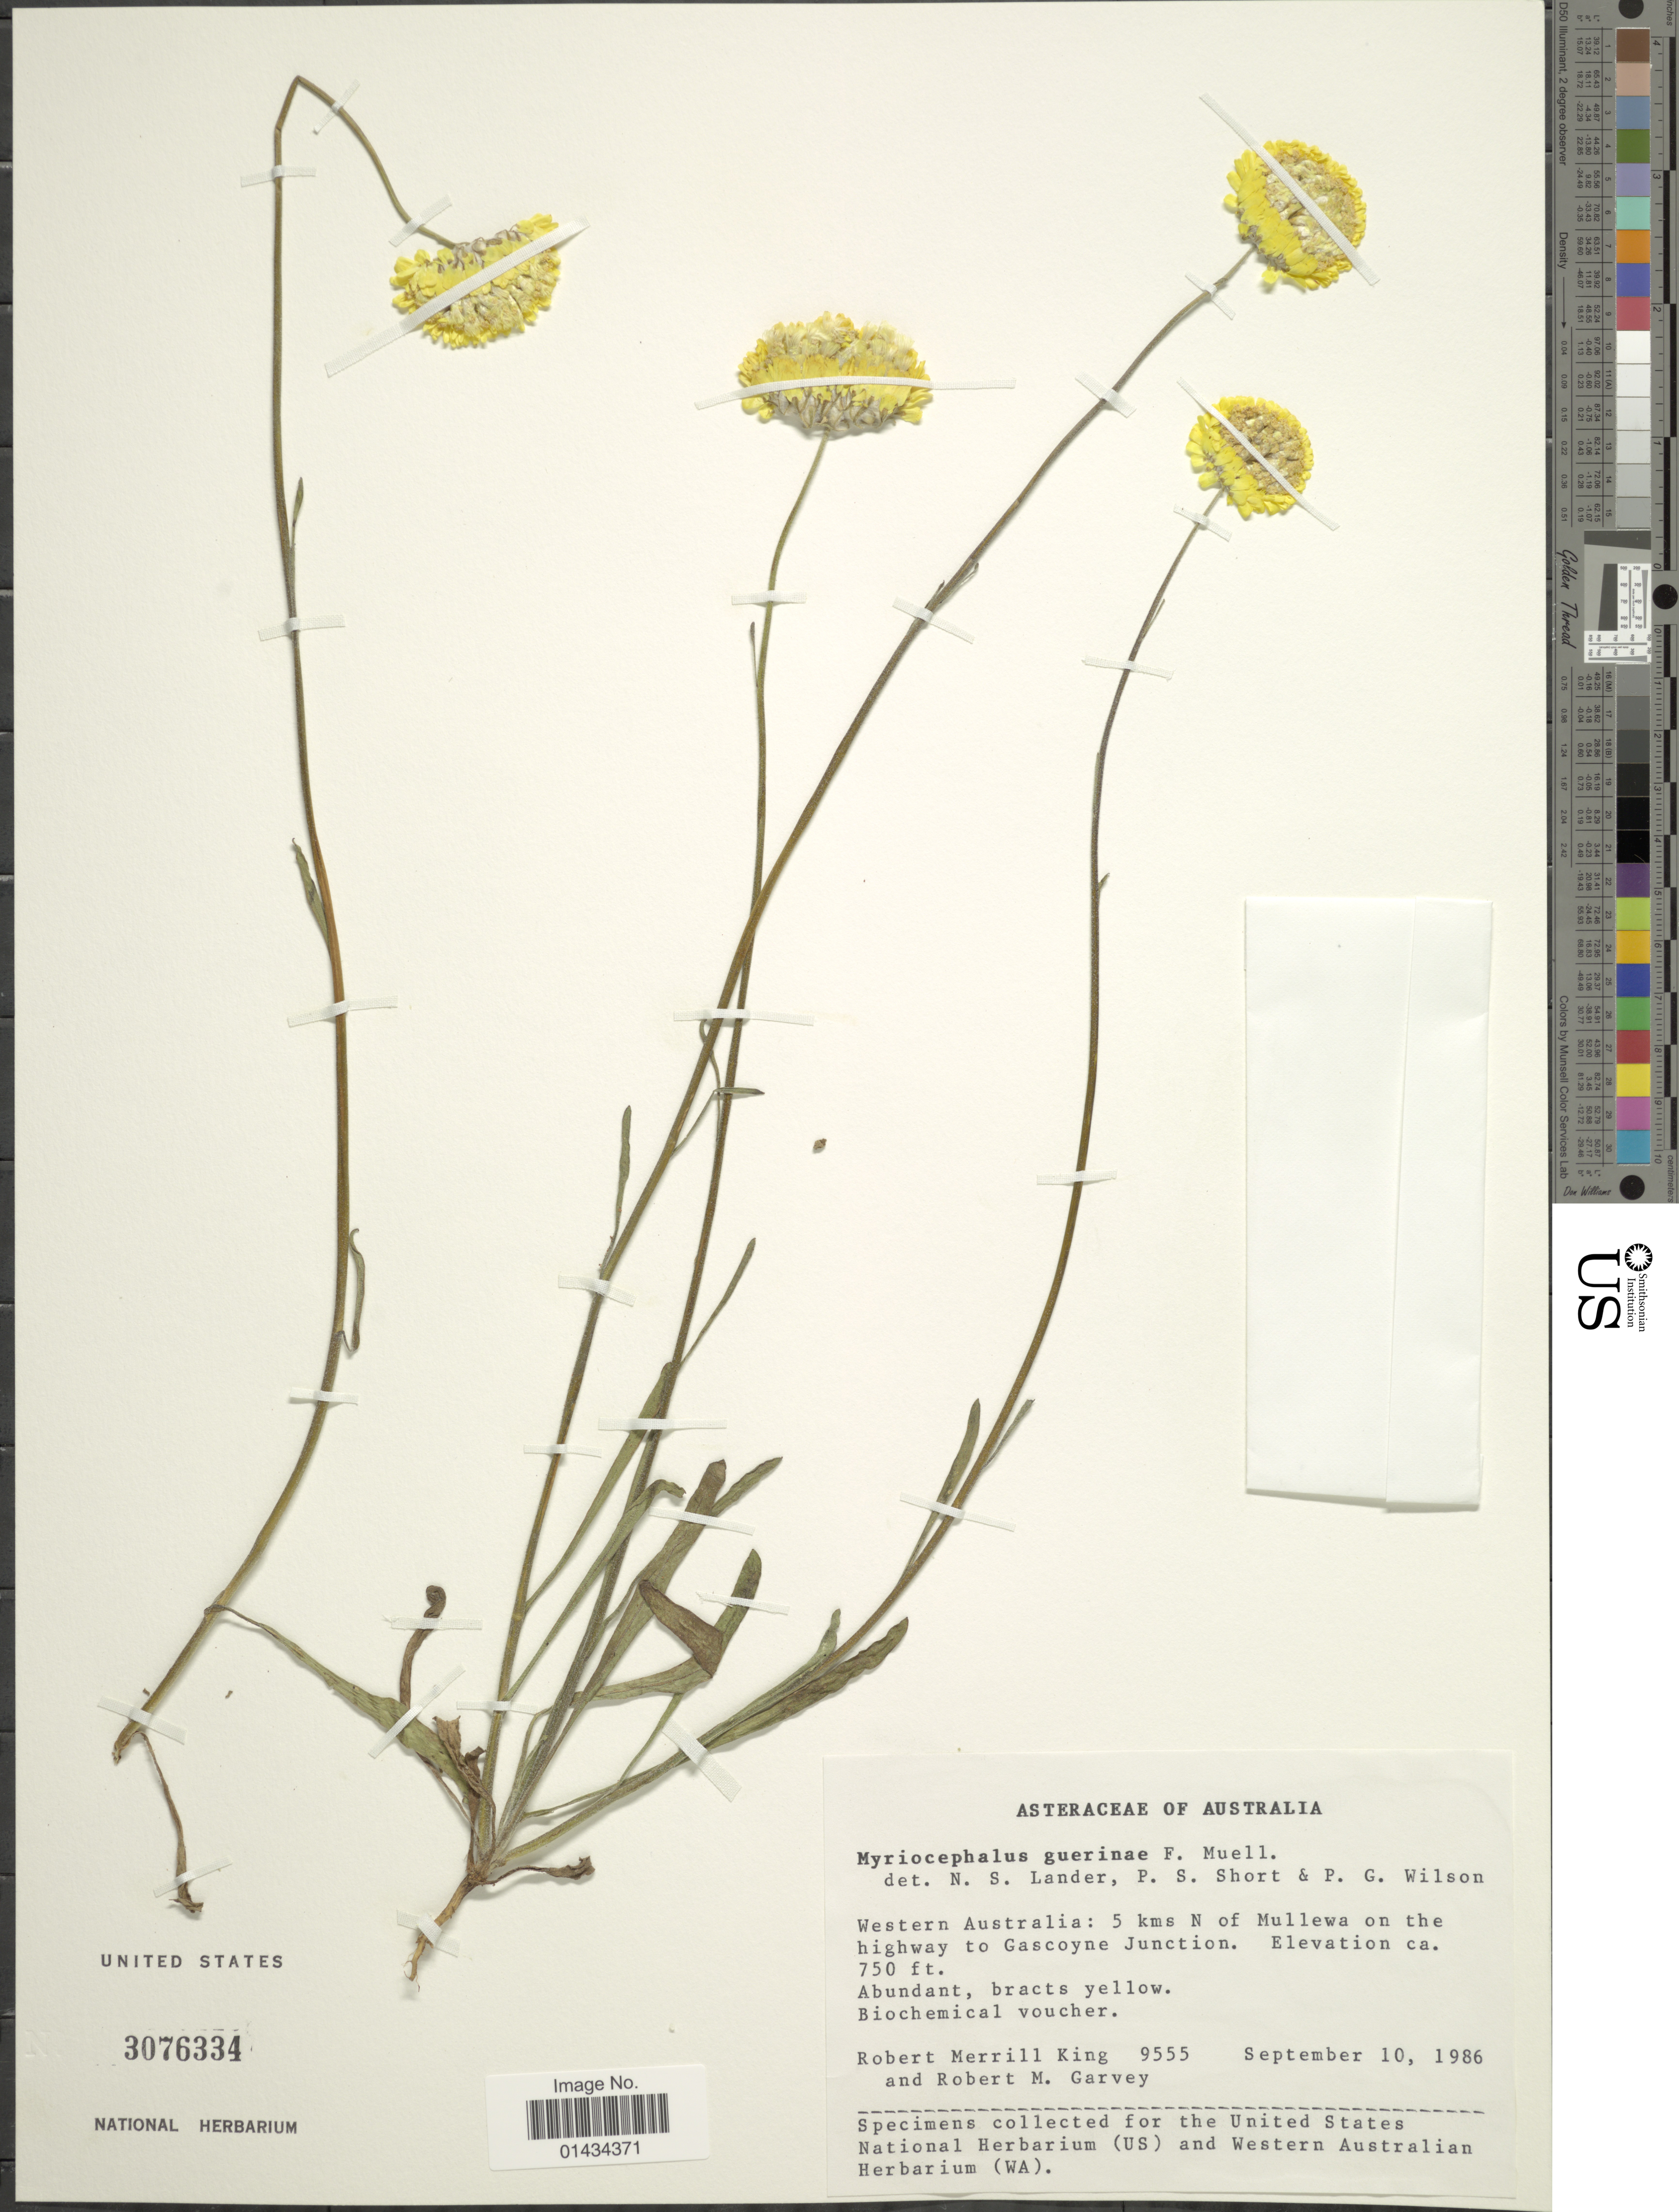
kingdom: Plantae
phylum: Tracheophyta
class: Magnoliopsida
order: Asterales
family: Asteraceae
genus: Myriocephalus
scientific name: Myriocephalus guerinae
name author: F. Muell.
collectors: R. M. King & R. Garvey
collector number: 9555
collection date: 1986-09-10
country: Australia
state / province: Western Australia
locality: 5 kms N of Mullewa on the highway to Gascoyne Junction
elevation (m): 229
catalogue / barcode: US 3076334